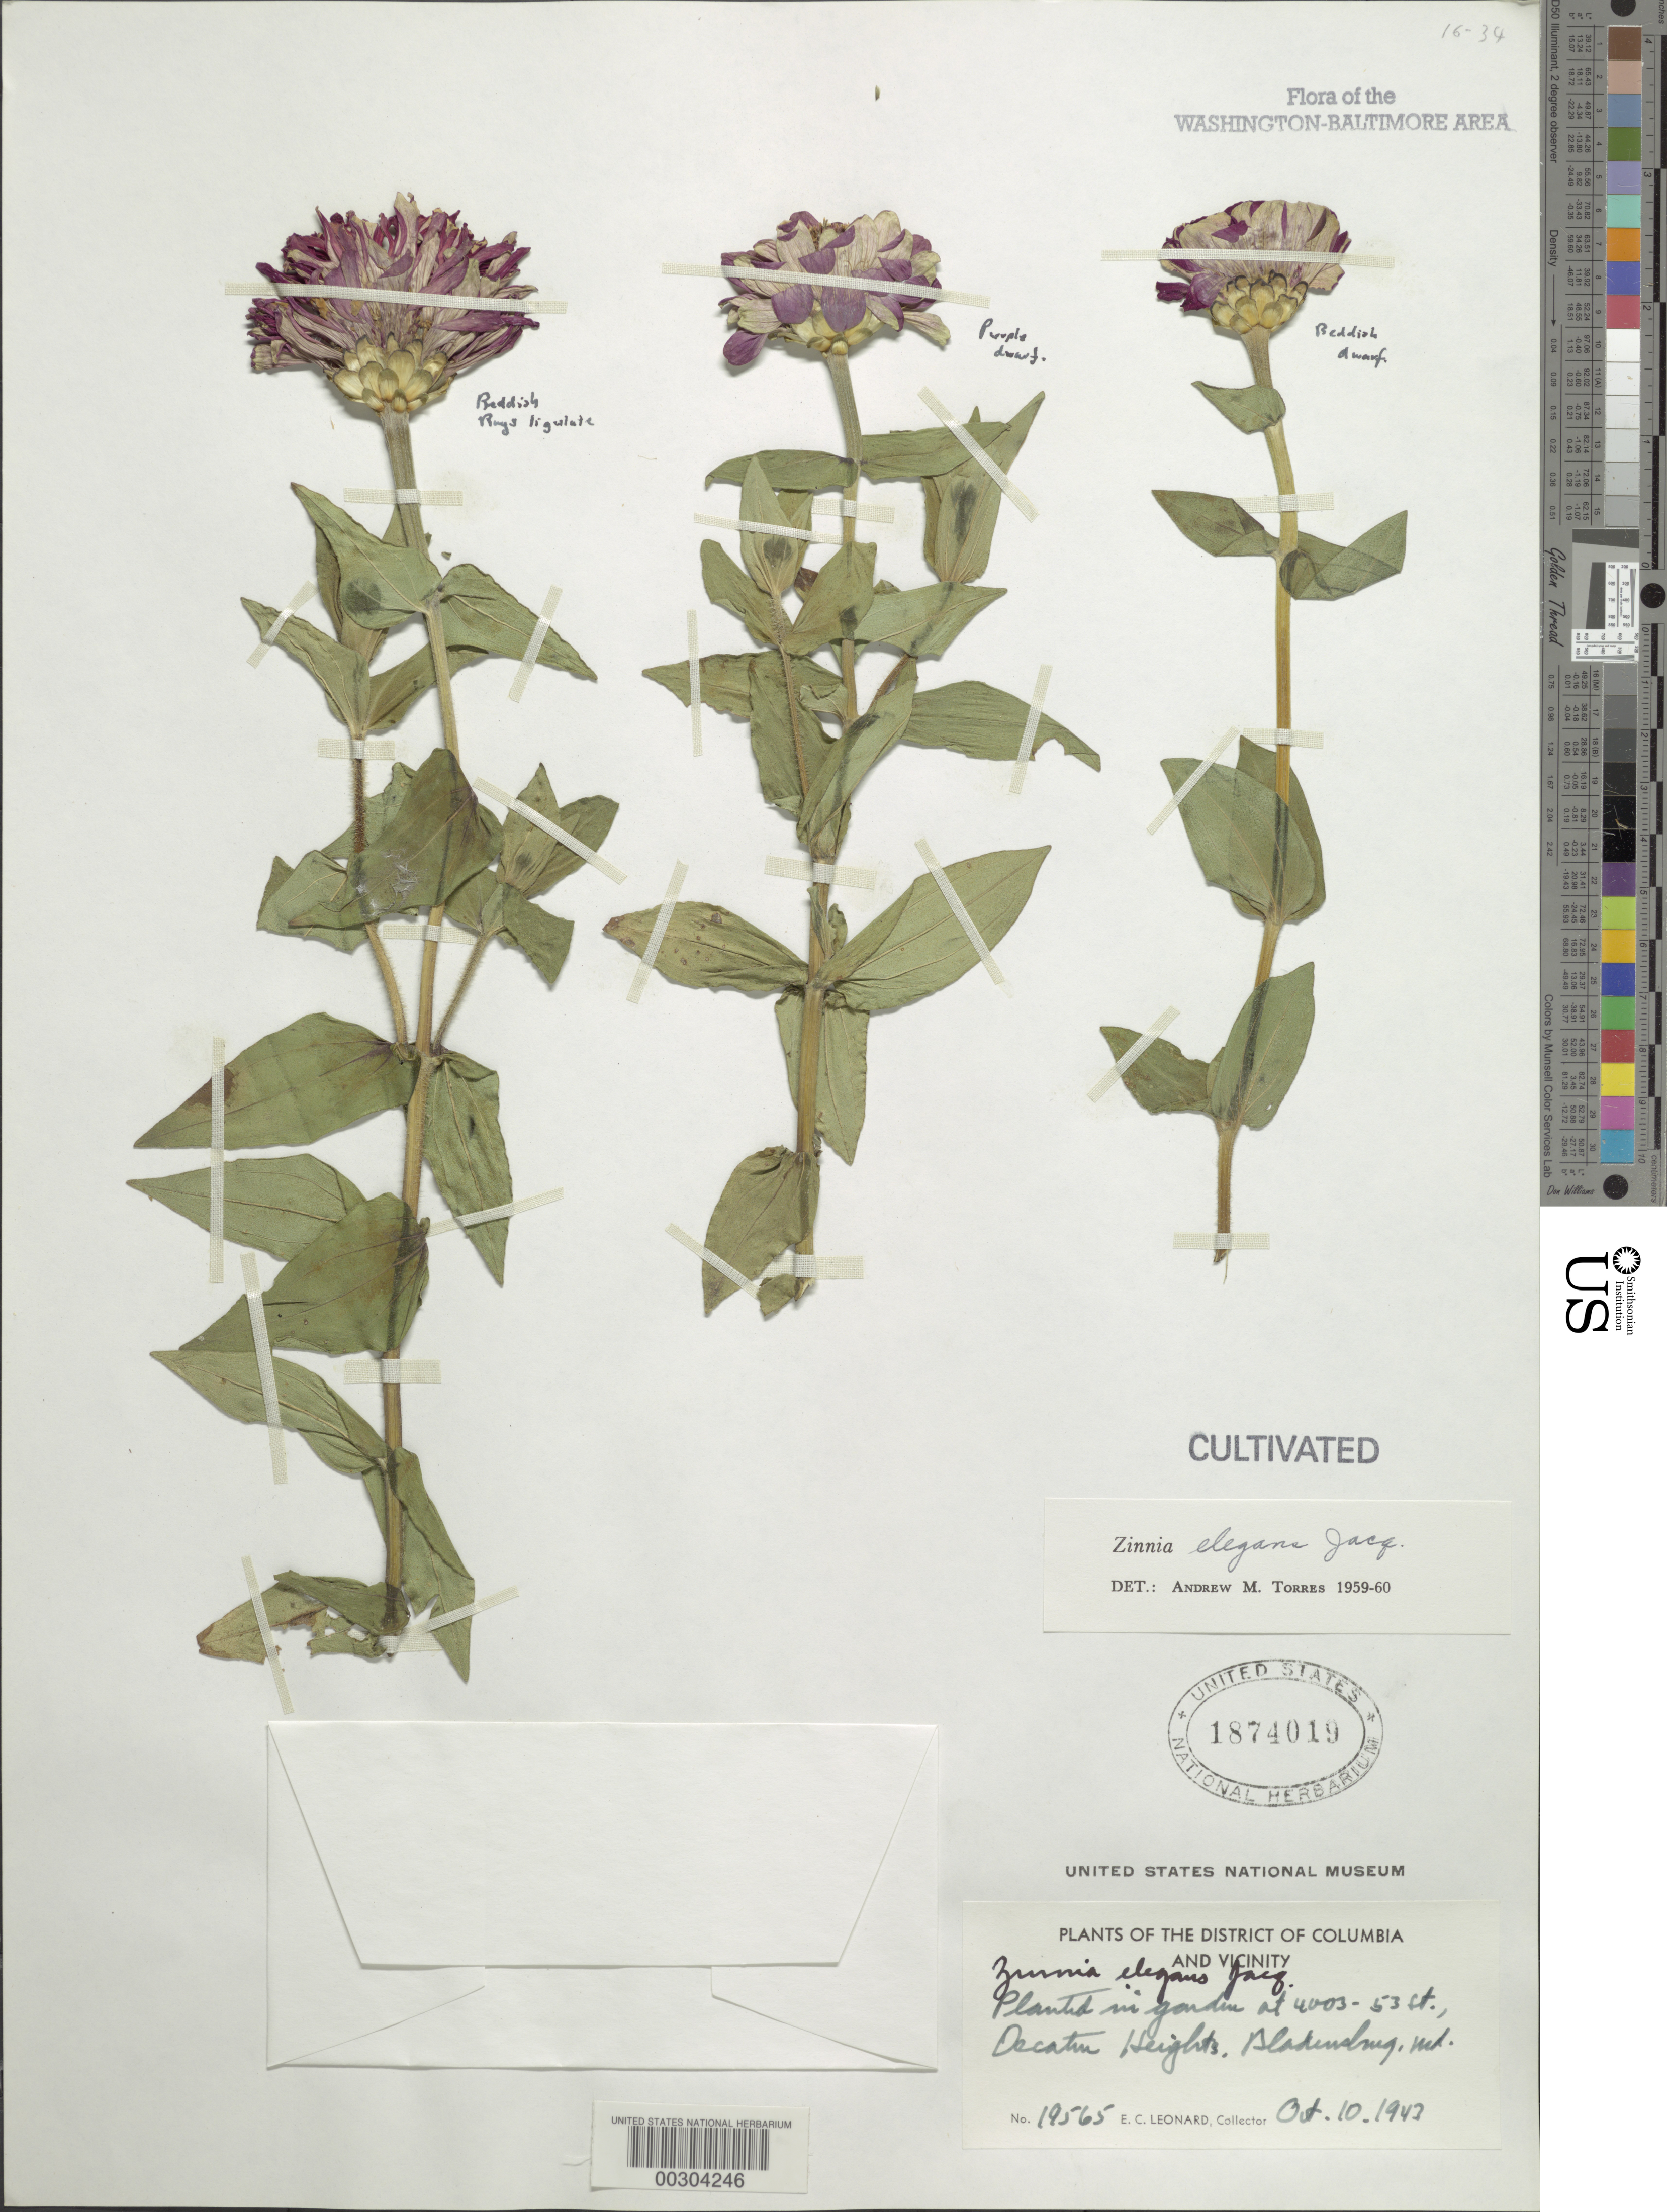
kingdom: Plantae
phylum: Tracheophyta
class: Magnoliopsida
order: Asterales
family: Asteraceae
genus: Zinnia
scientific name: Zinnia elegans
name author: Jacq.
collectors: E. C. Leonard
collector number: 19565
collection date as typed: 10 Oct 1943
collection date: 1943-10-10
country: United States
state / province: Maryland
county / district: Prince George's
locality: Bladensburg, 4003 53d St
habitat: Garden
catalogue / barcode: US 1874019